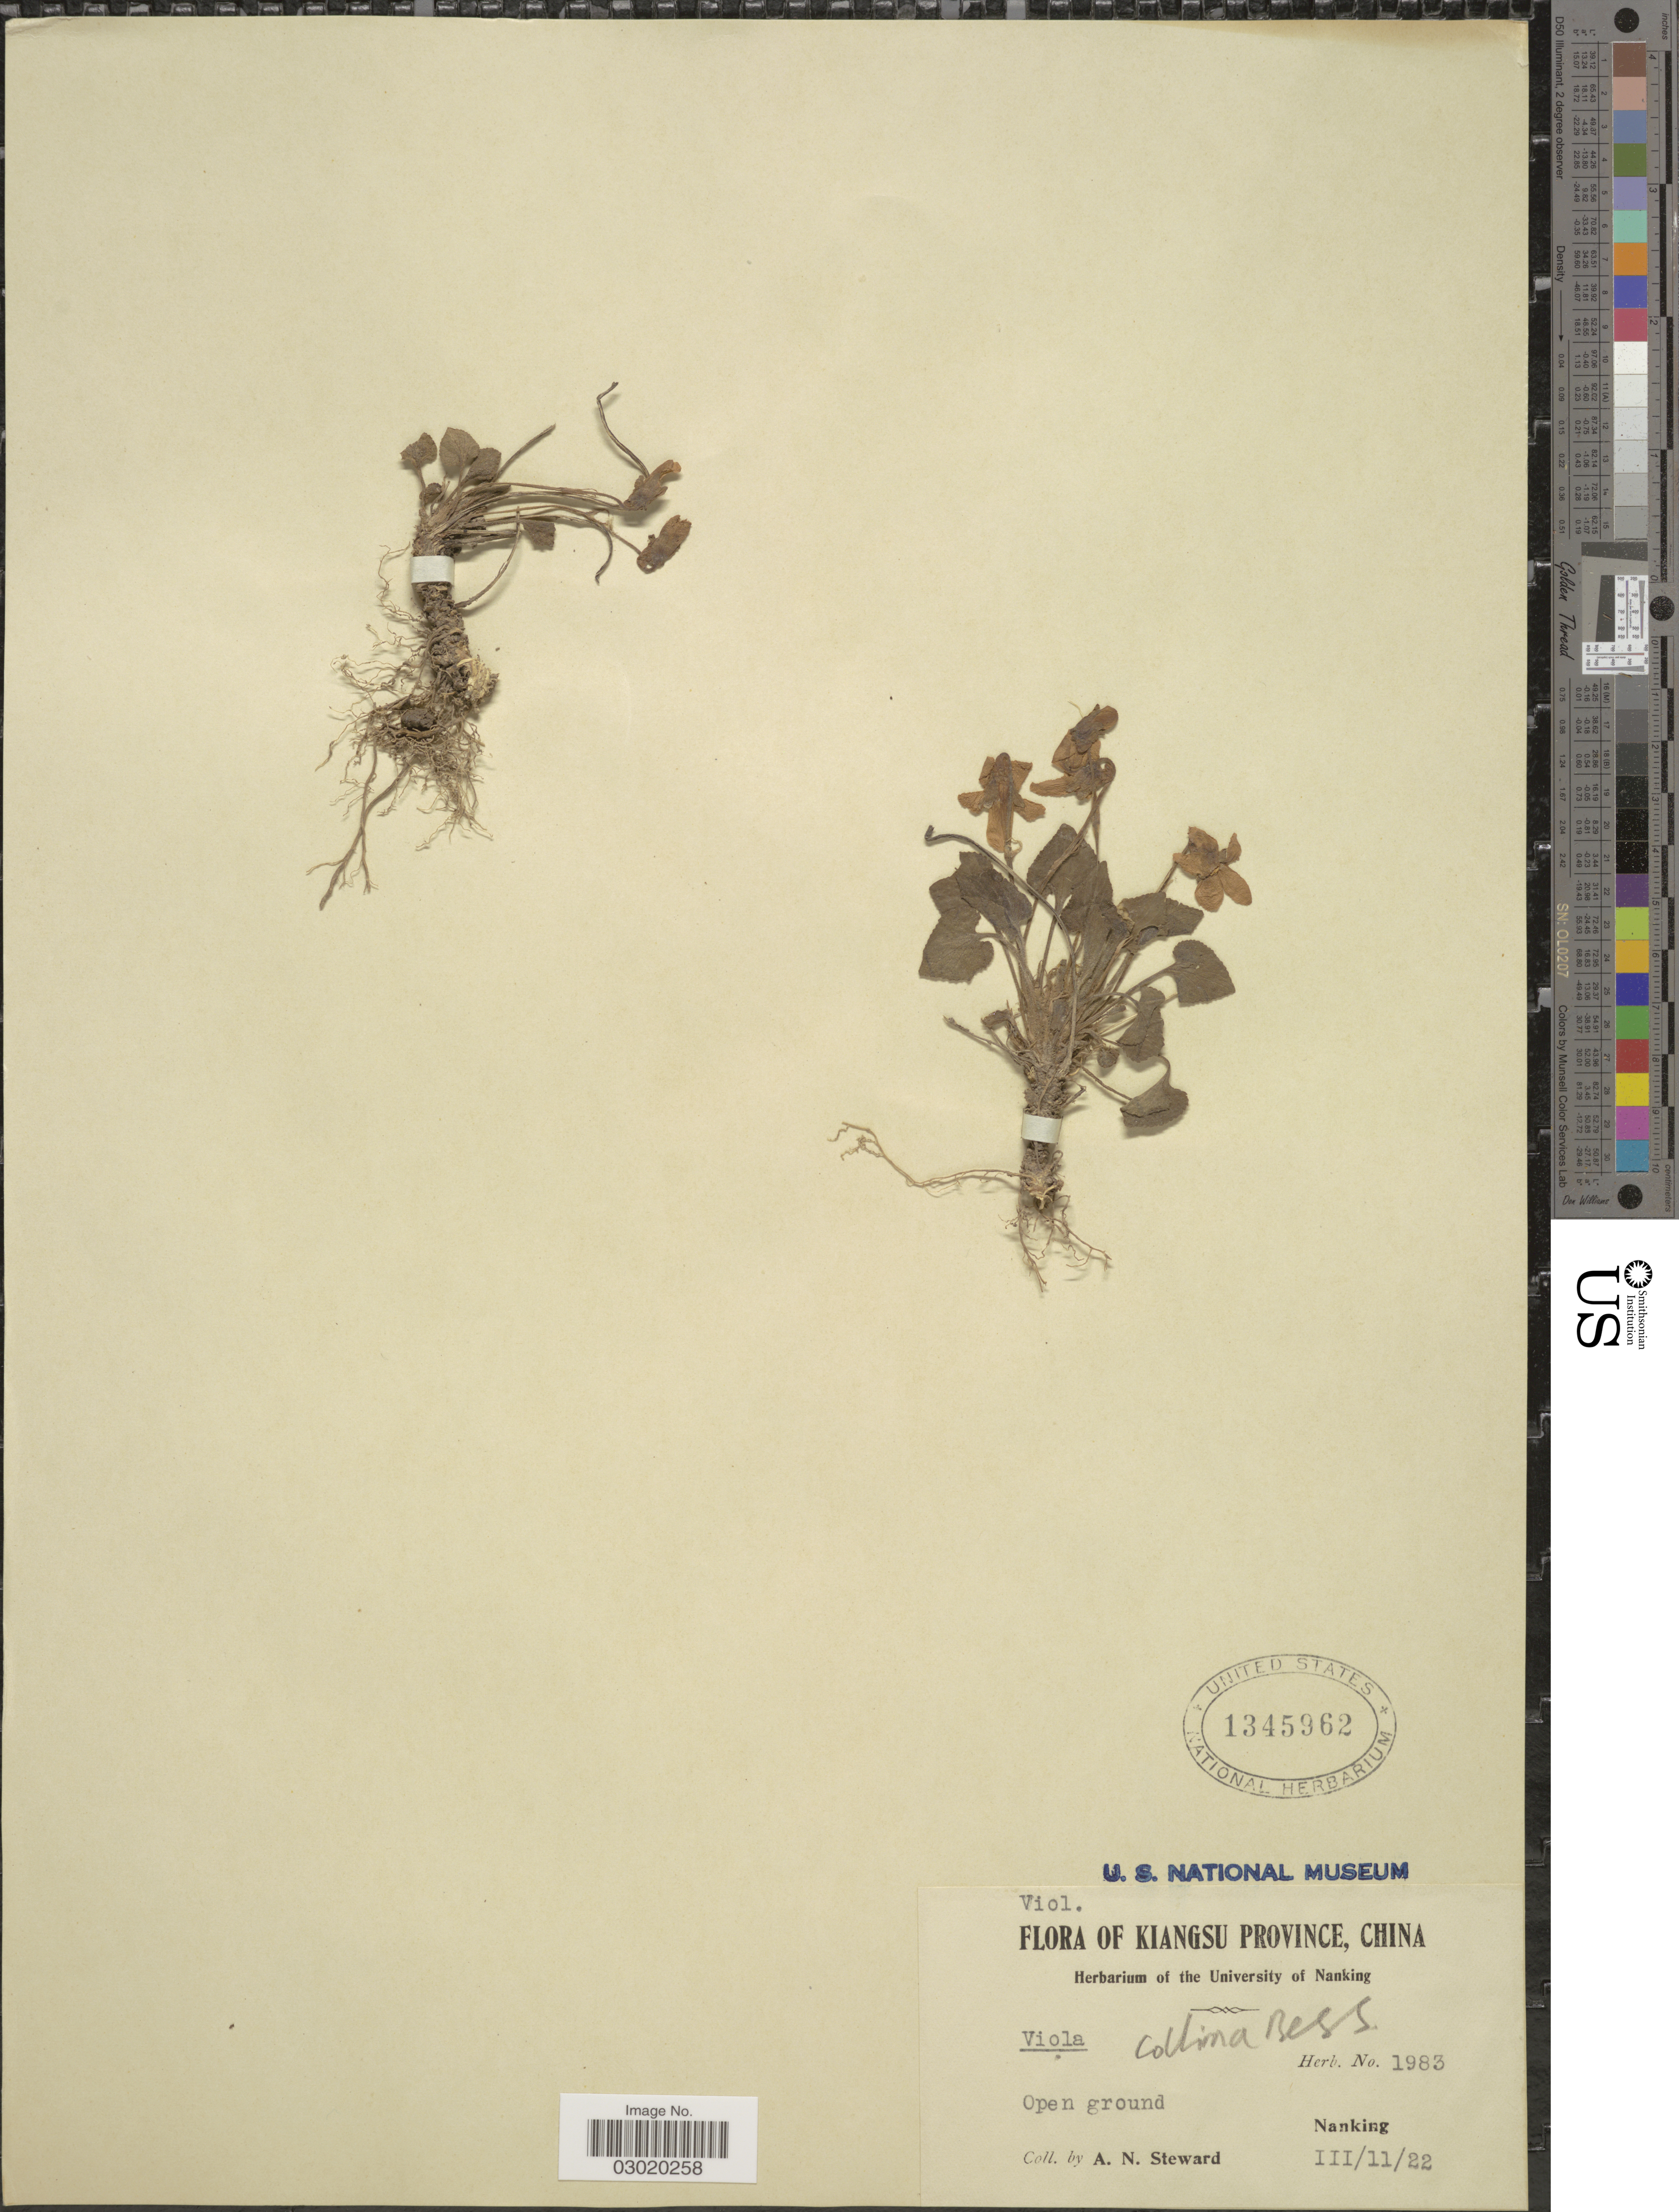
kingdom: Plantae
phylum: Tracheophyta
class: Magnoliopsida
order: Malpighiales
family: Violaceae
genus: Viola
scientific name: Viola sp.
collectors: A. N. Steward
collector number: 1983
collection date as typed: Transcribed d/m/y: 11/3/22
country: China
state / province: Jiangsu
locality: Kiangsu Province, China, Open ground, Nanking.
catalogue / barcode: US 1345962